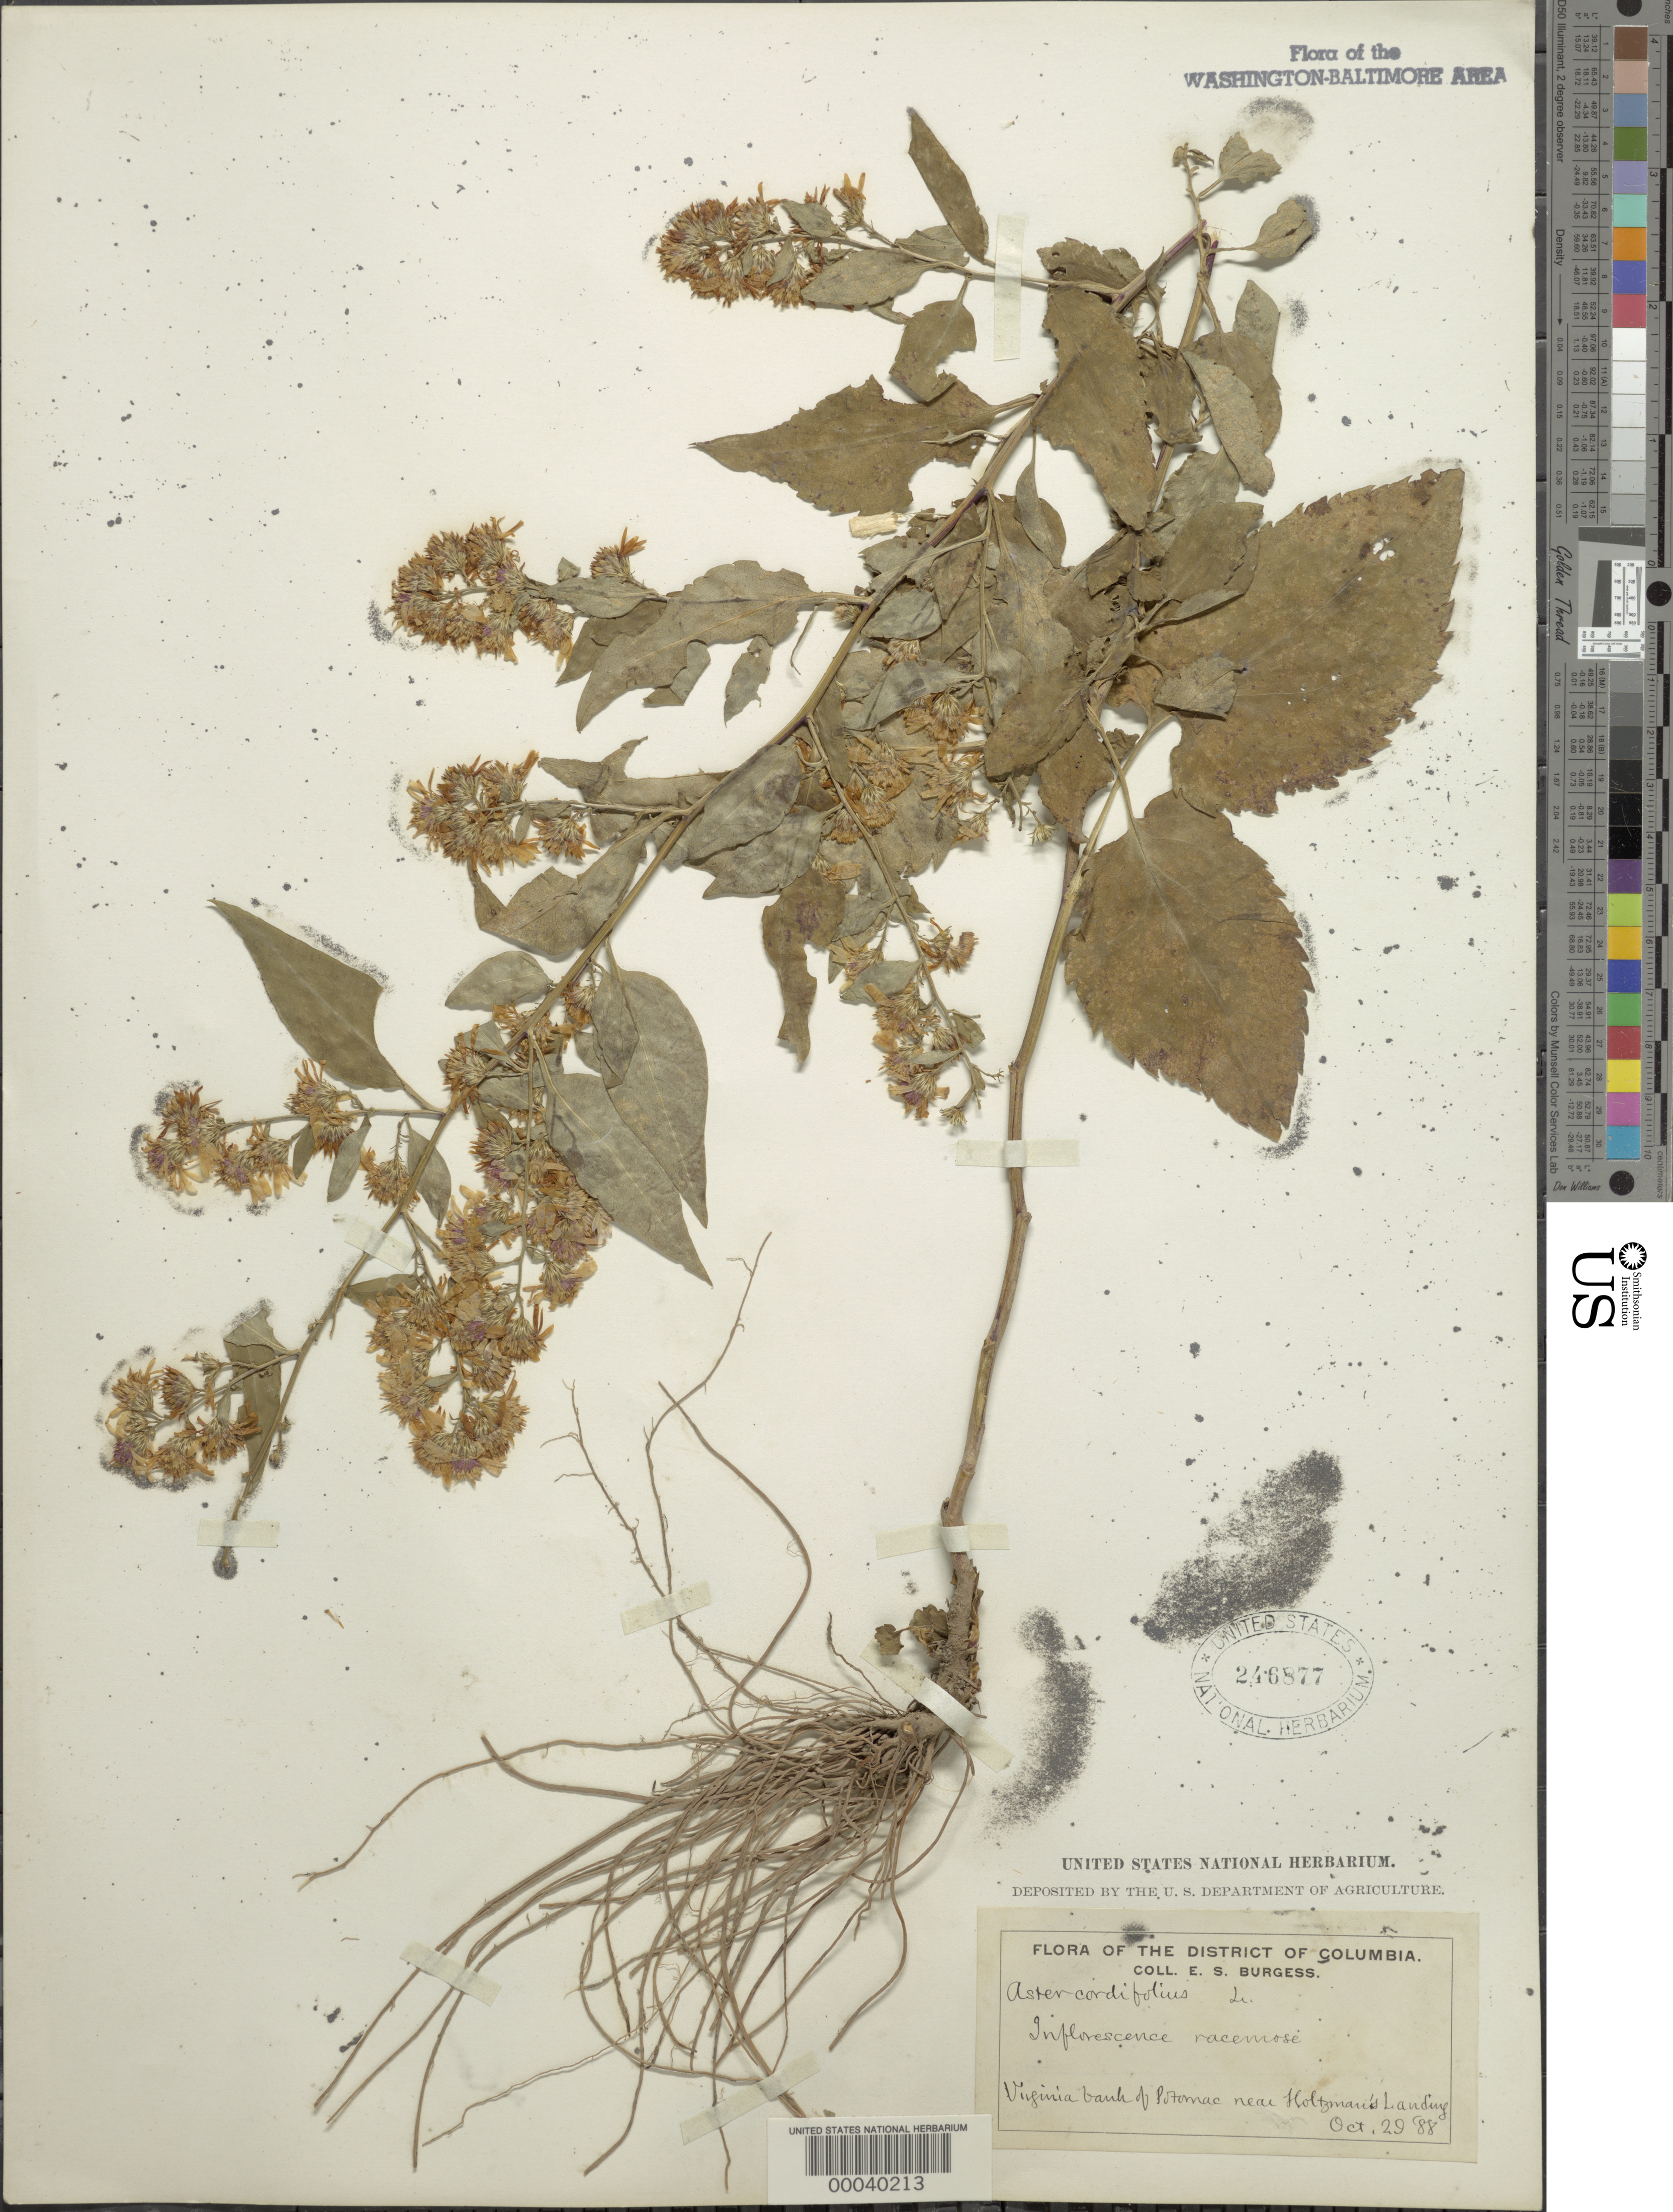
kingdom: Plantae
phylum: Tracheophyta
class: Magnoliopsida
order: Asterales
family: Asteraceae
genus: Symphyotrichum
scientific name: Symphyotrichum cordifolium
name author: (L.) G.L. Nesom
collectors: E. Burgess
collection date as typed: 29 Oct 1888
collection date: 1888-10-29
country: United States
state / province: Virginia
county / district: Arlington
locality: Near Holtzmans Landing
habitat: Potomac banks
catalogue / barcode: US 246877